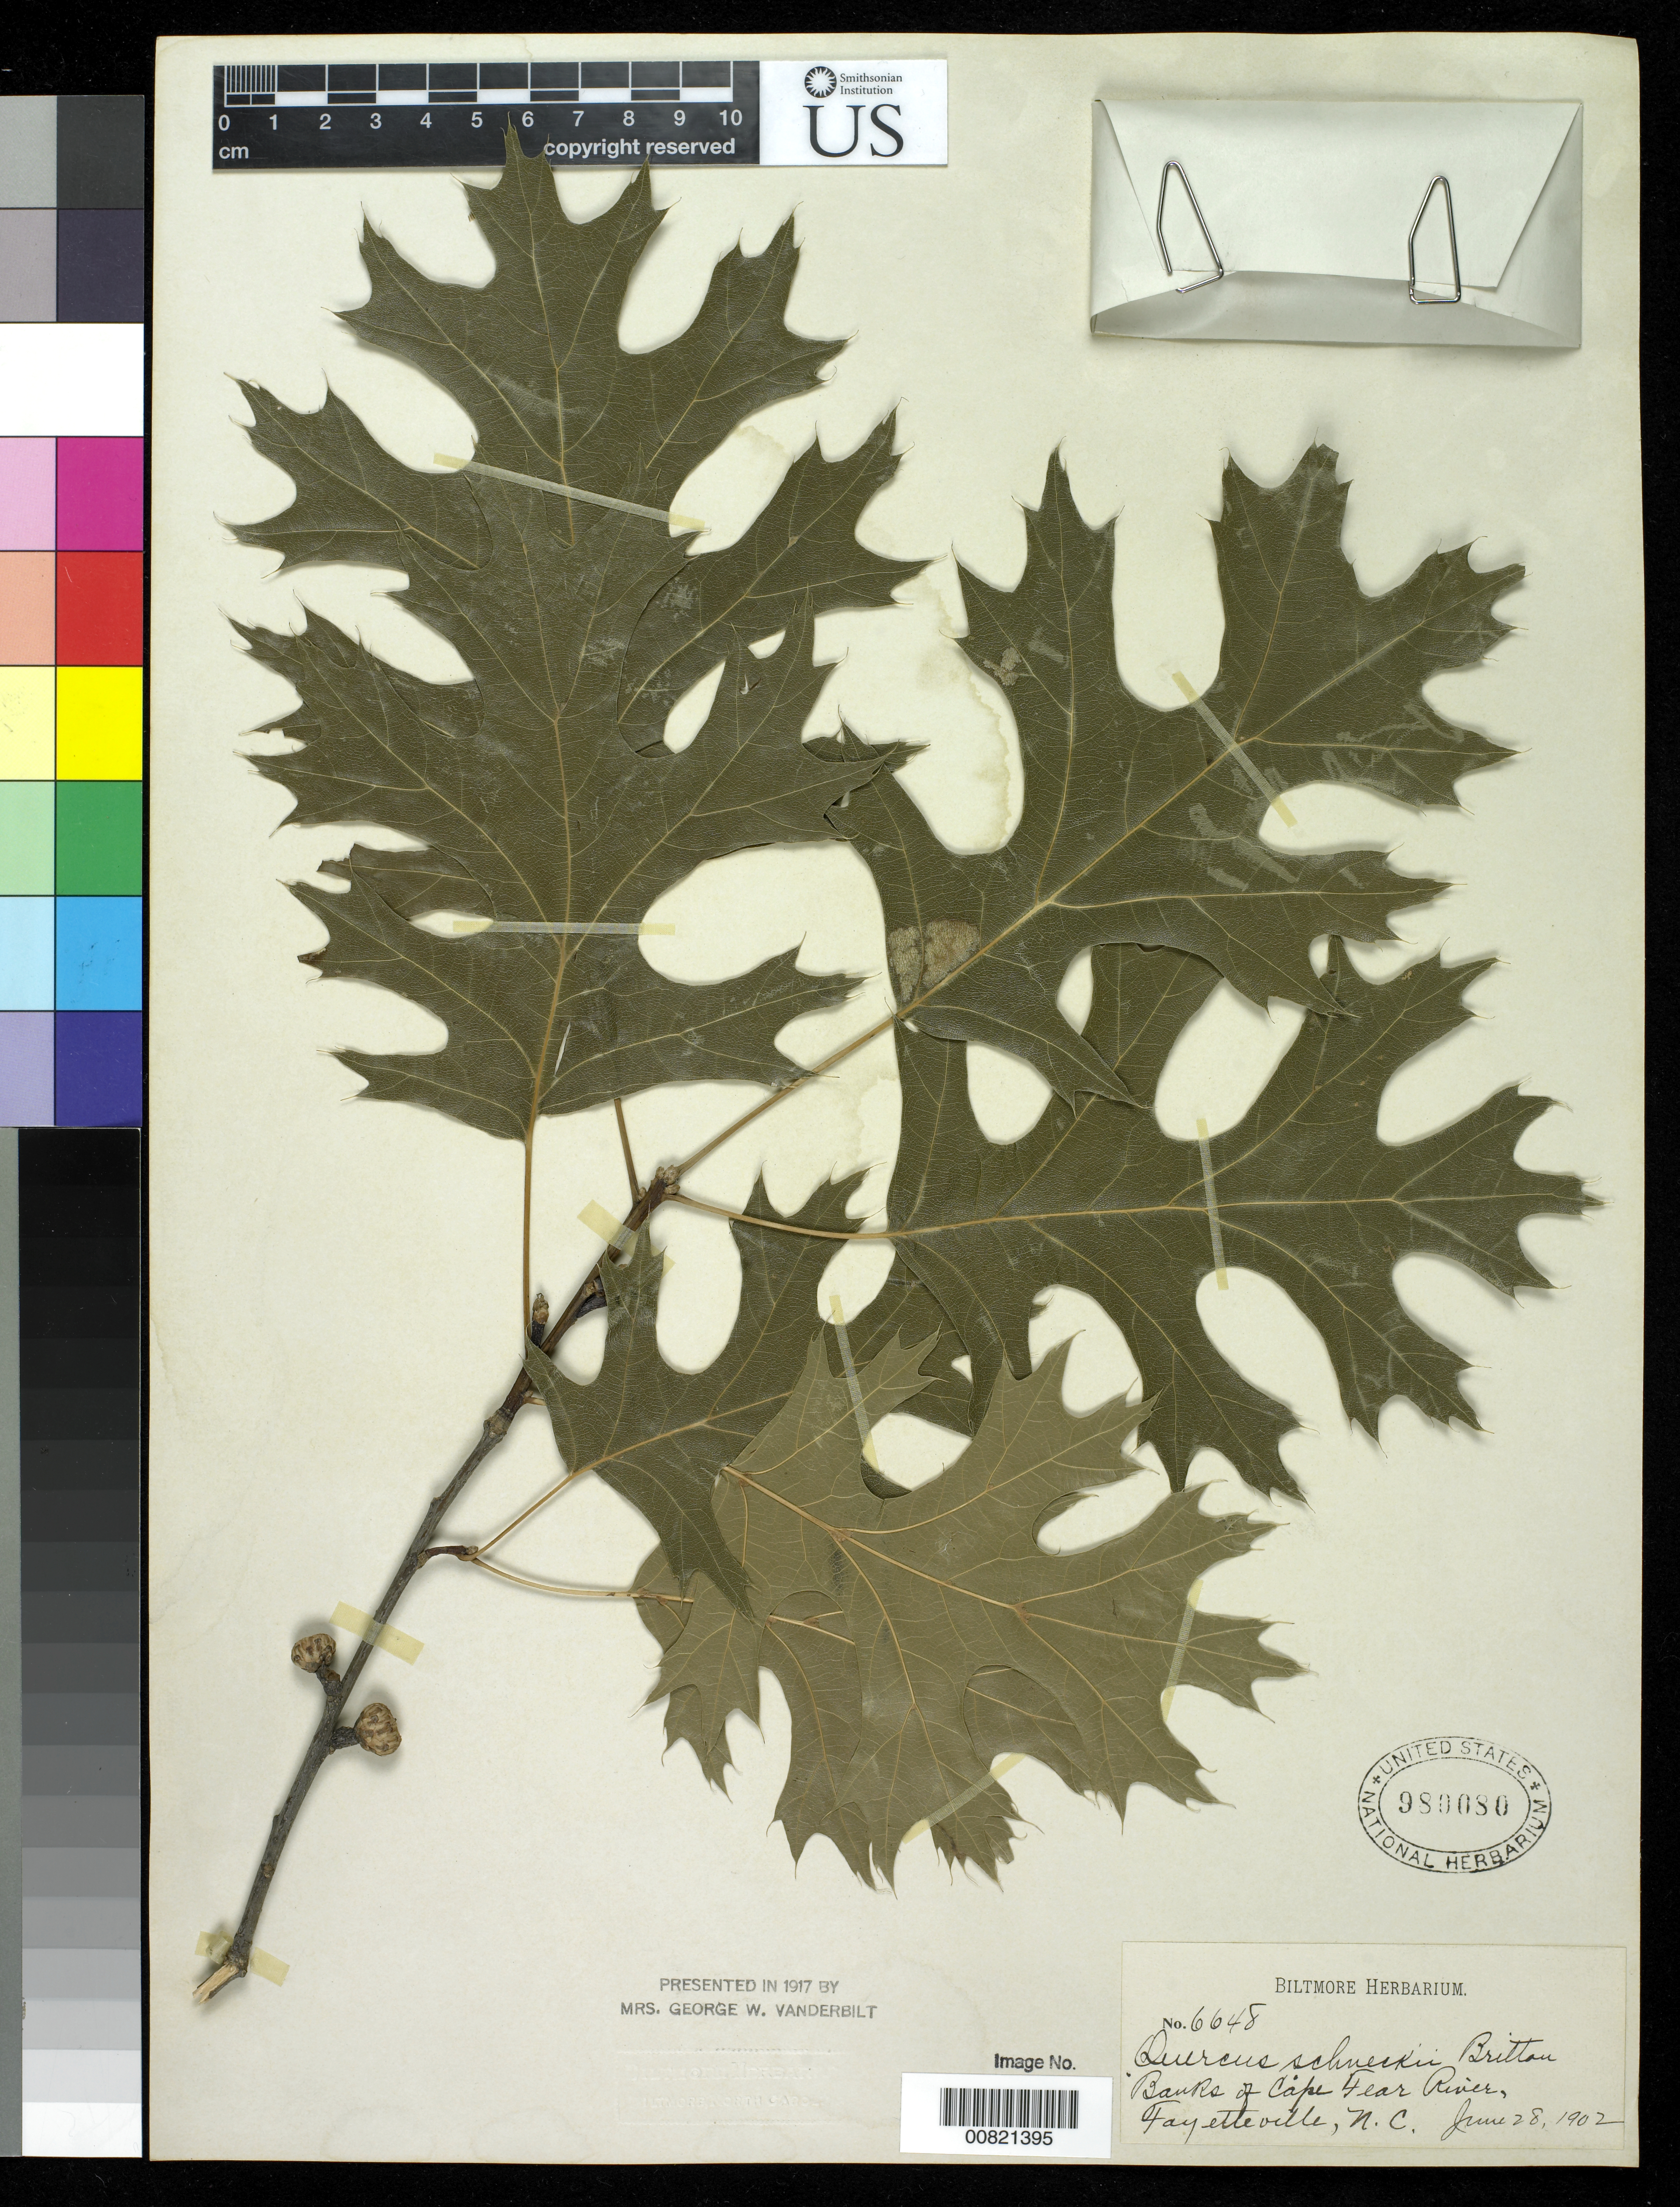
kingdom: Plantae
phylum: Tracheophyta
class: Magnoliopsida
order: Fagales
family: Fagaceae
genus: Quercus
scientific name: Quercus shumardii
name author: Buckley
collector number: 6648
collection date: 1902-06-28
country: United States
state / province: North Carolina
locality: Banks of Cape Fear River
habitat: Banks of Cape Fear River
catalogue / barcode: US 980080